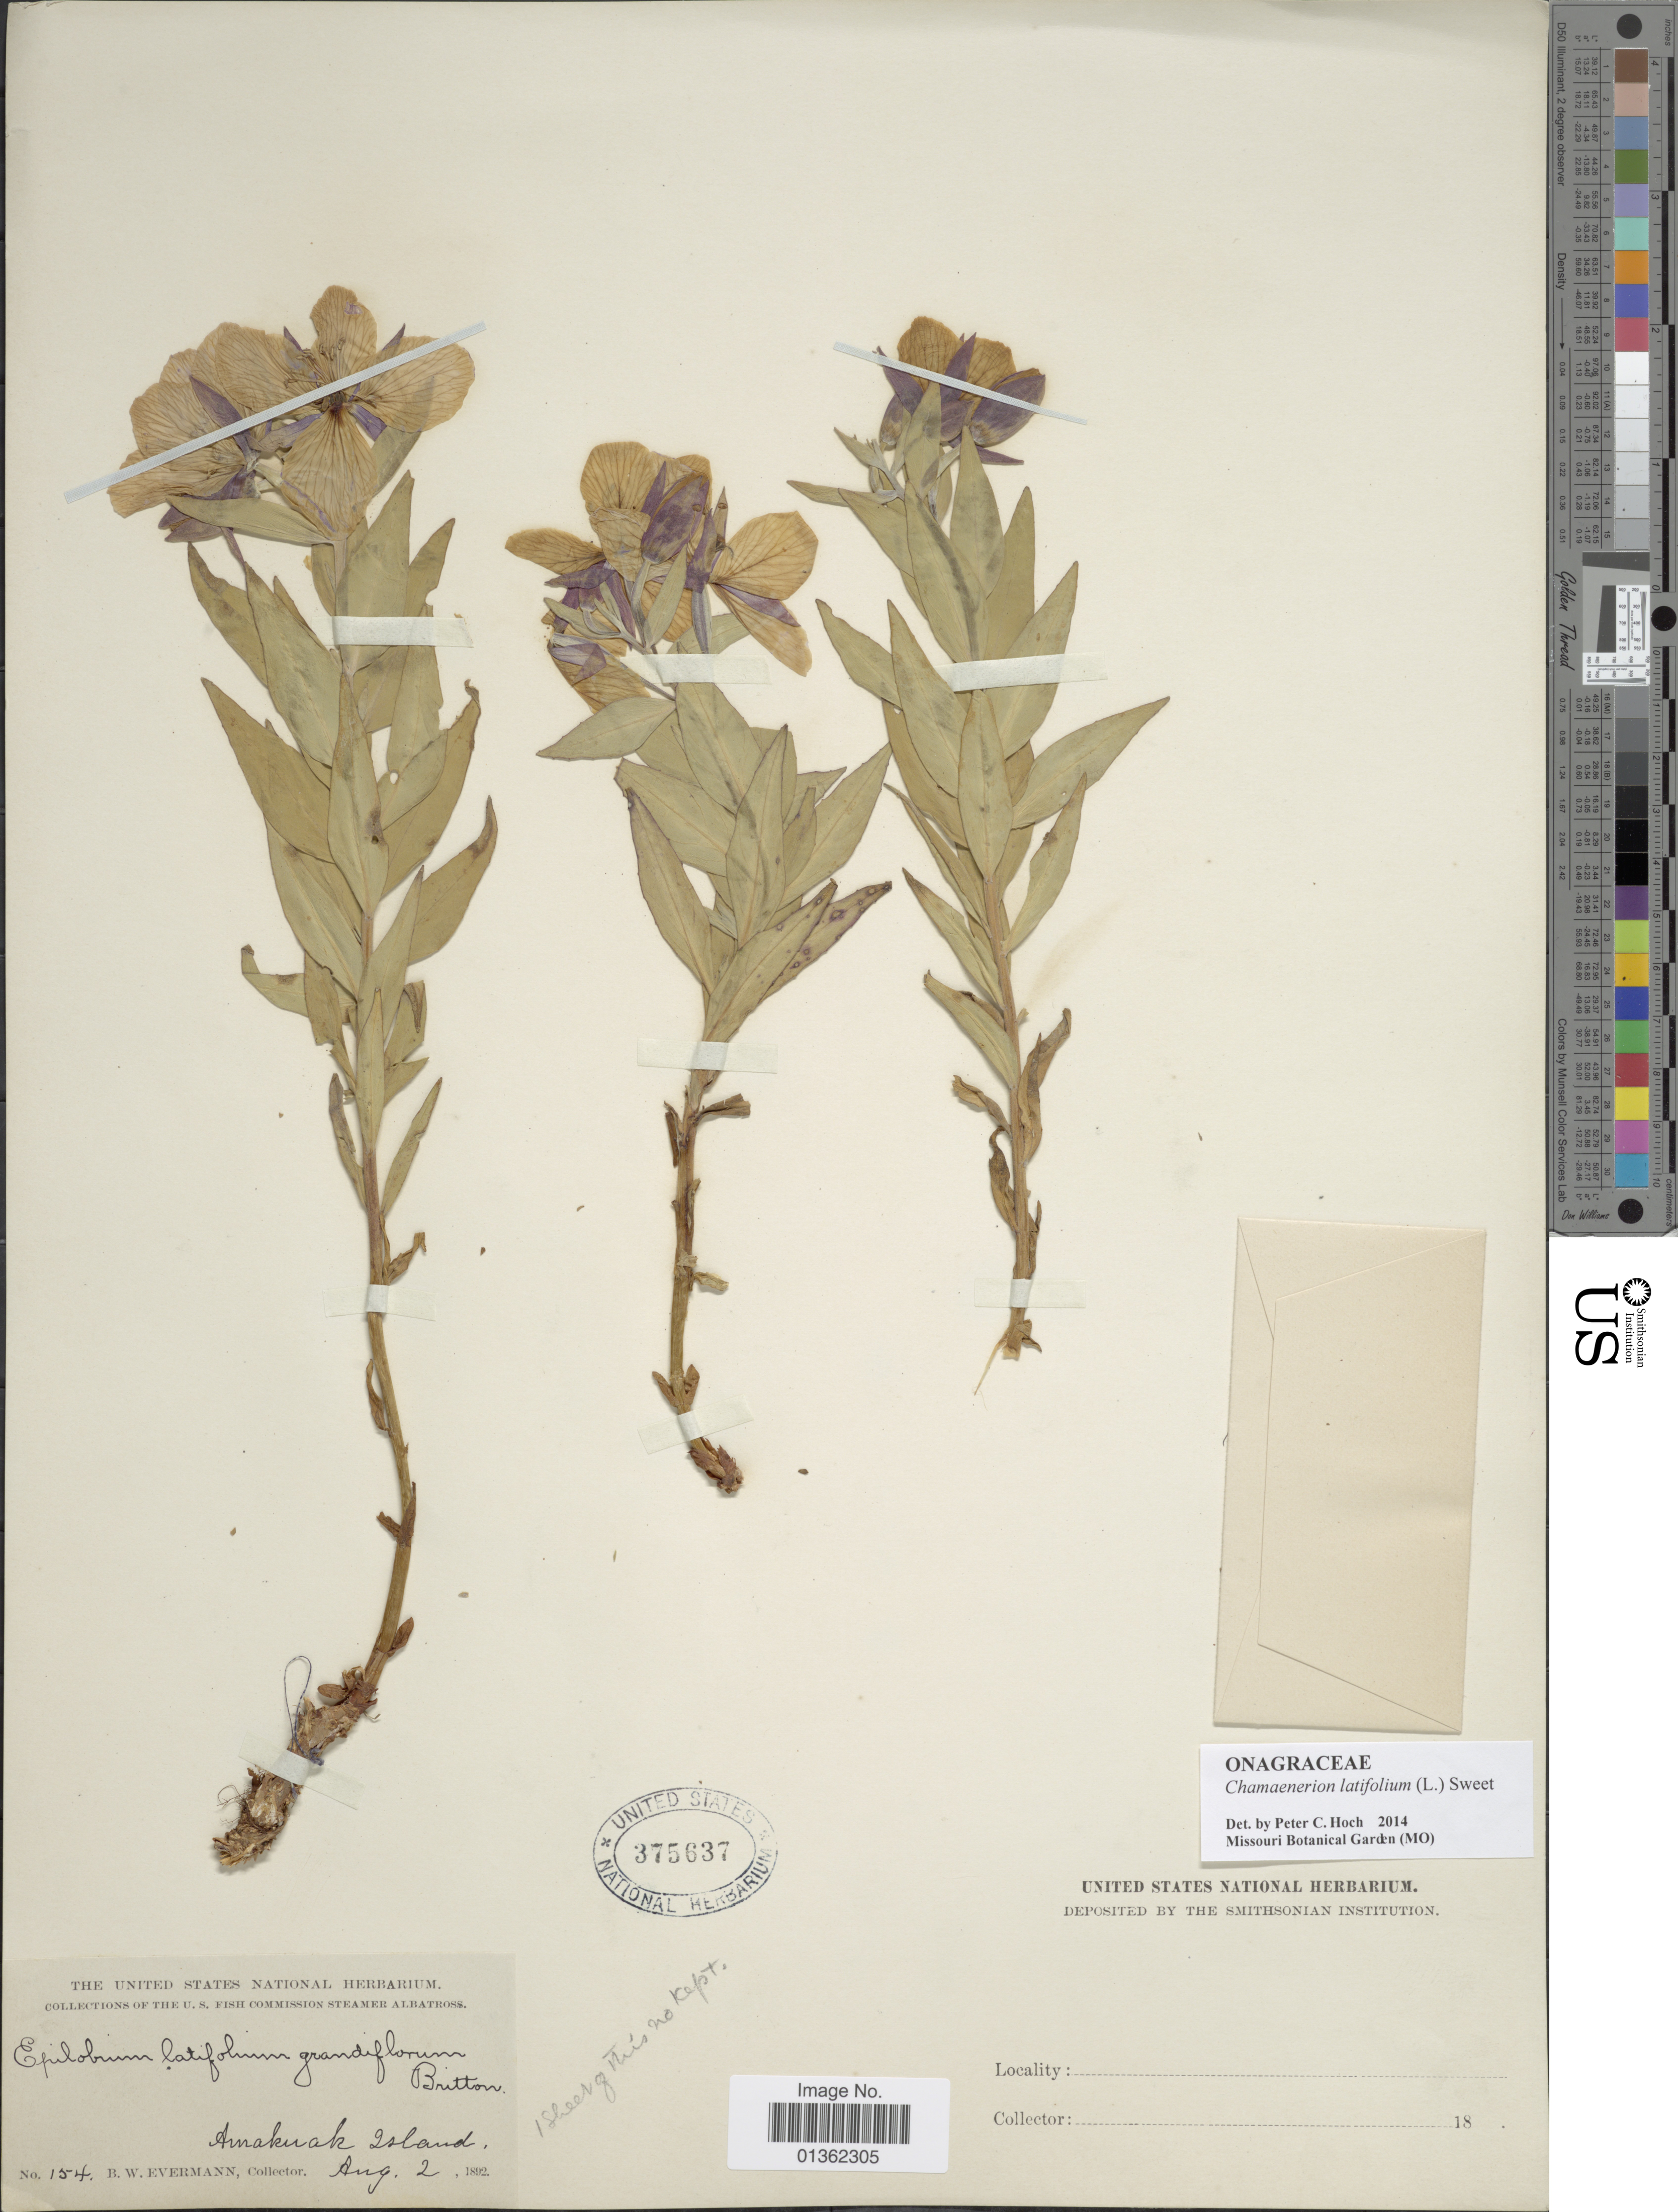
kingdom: Plantae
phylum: Tracheophyta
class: Magnoliopsida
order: Myrtales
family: Onagraceae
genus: Chamaenerion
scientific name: Chamaenerion latifolium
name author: (L.) Th. Fr. & Lange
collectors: B. W. Evermann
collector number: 154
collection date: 1892-08-02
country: United States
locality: Amakuak Island.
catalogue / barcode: US 375637